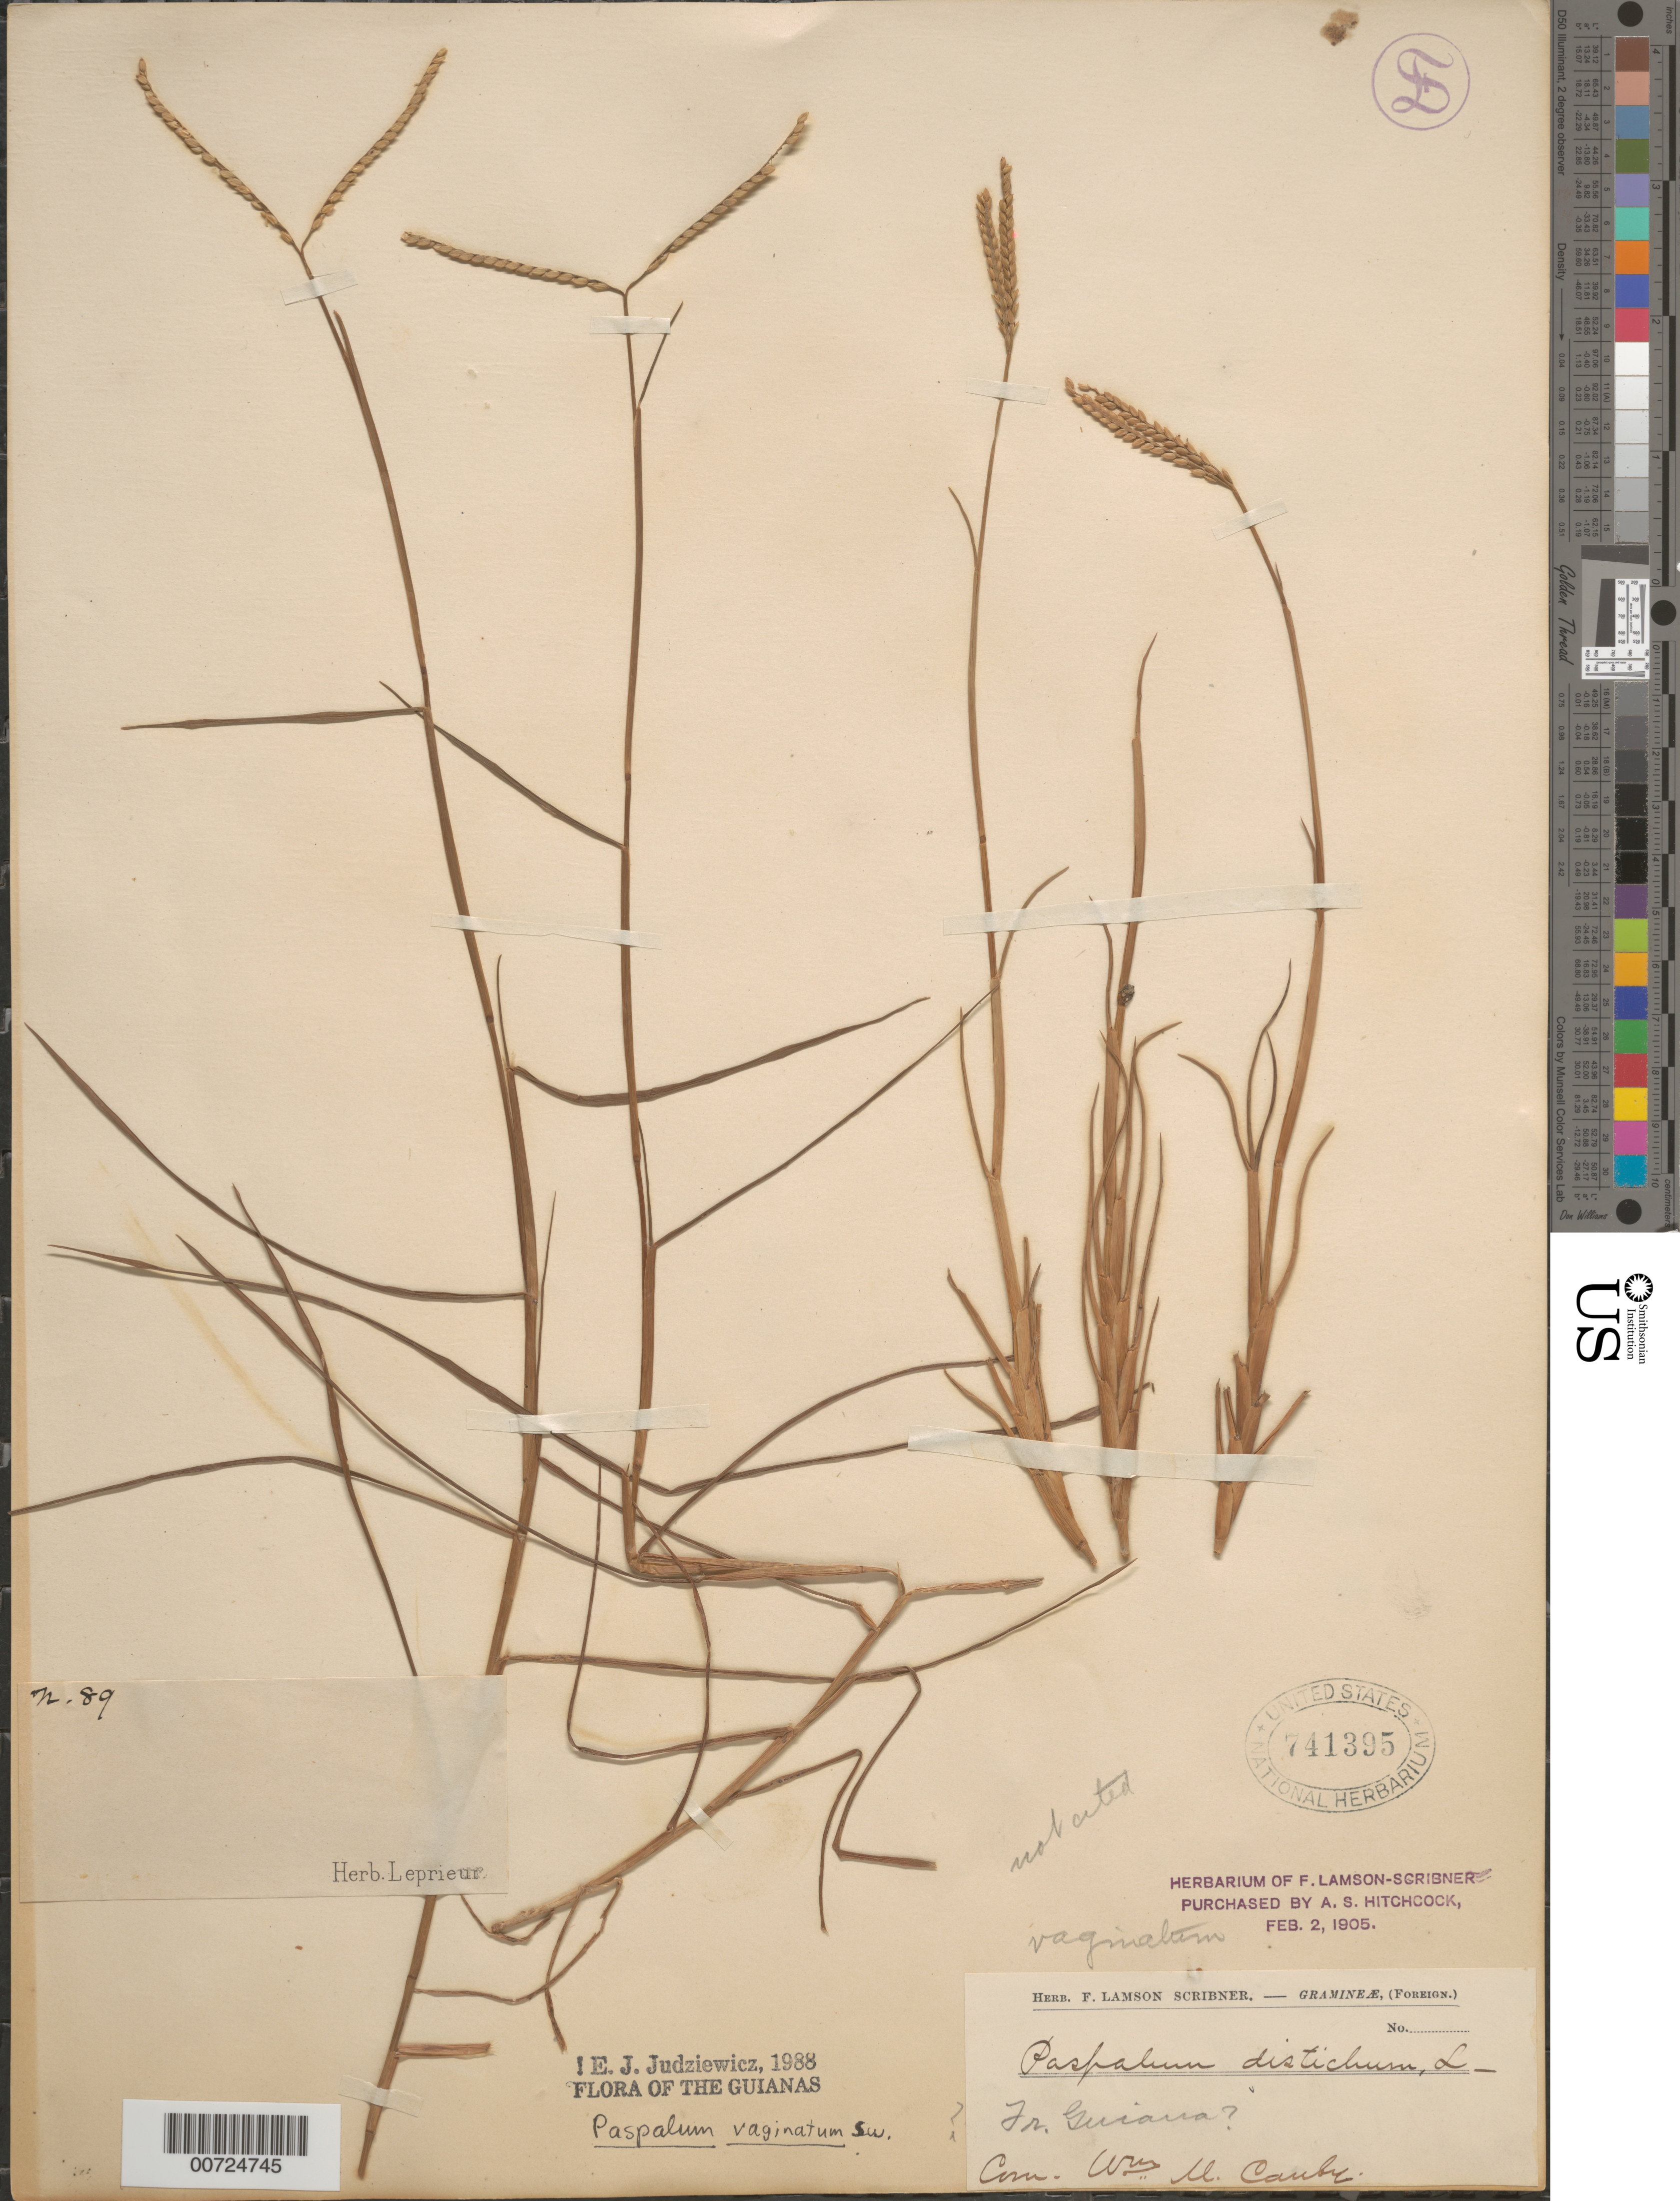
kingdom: Plantae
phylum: Tracheophyta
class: Liliopsida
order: Poales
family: Poaceae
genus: Paspalum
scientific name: Paspalum vaginatum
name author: Sw.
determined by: Judziewicz, E. J.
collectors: W. M. Canby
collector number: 89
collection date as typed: s.d.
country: French Guiana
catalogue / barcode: US 741395